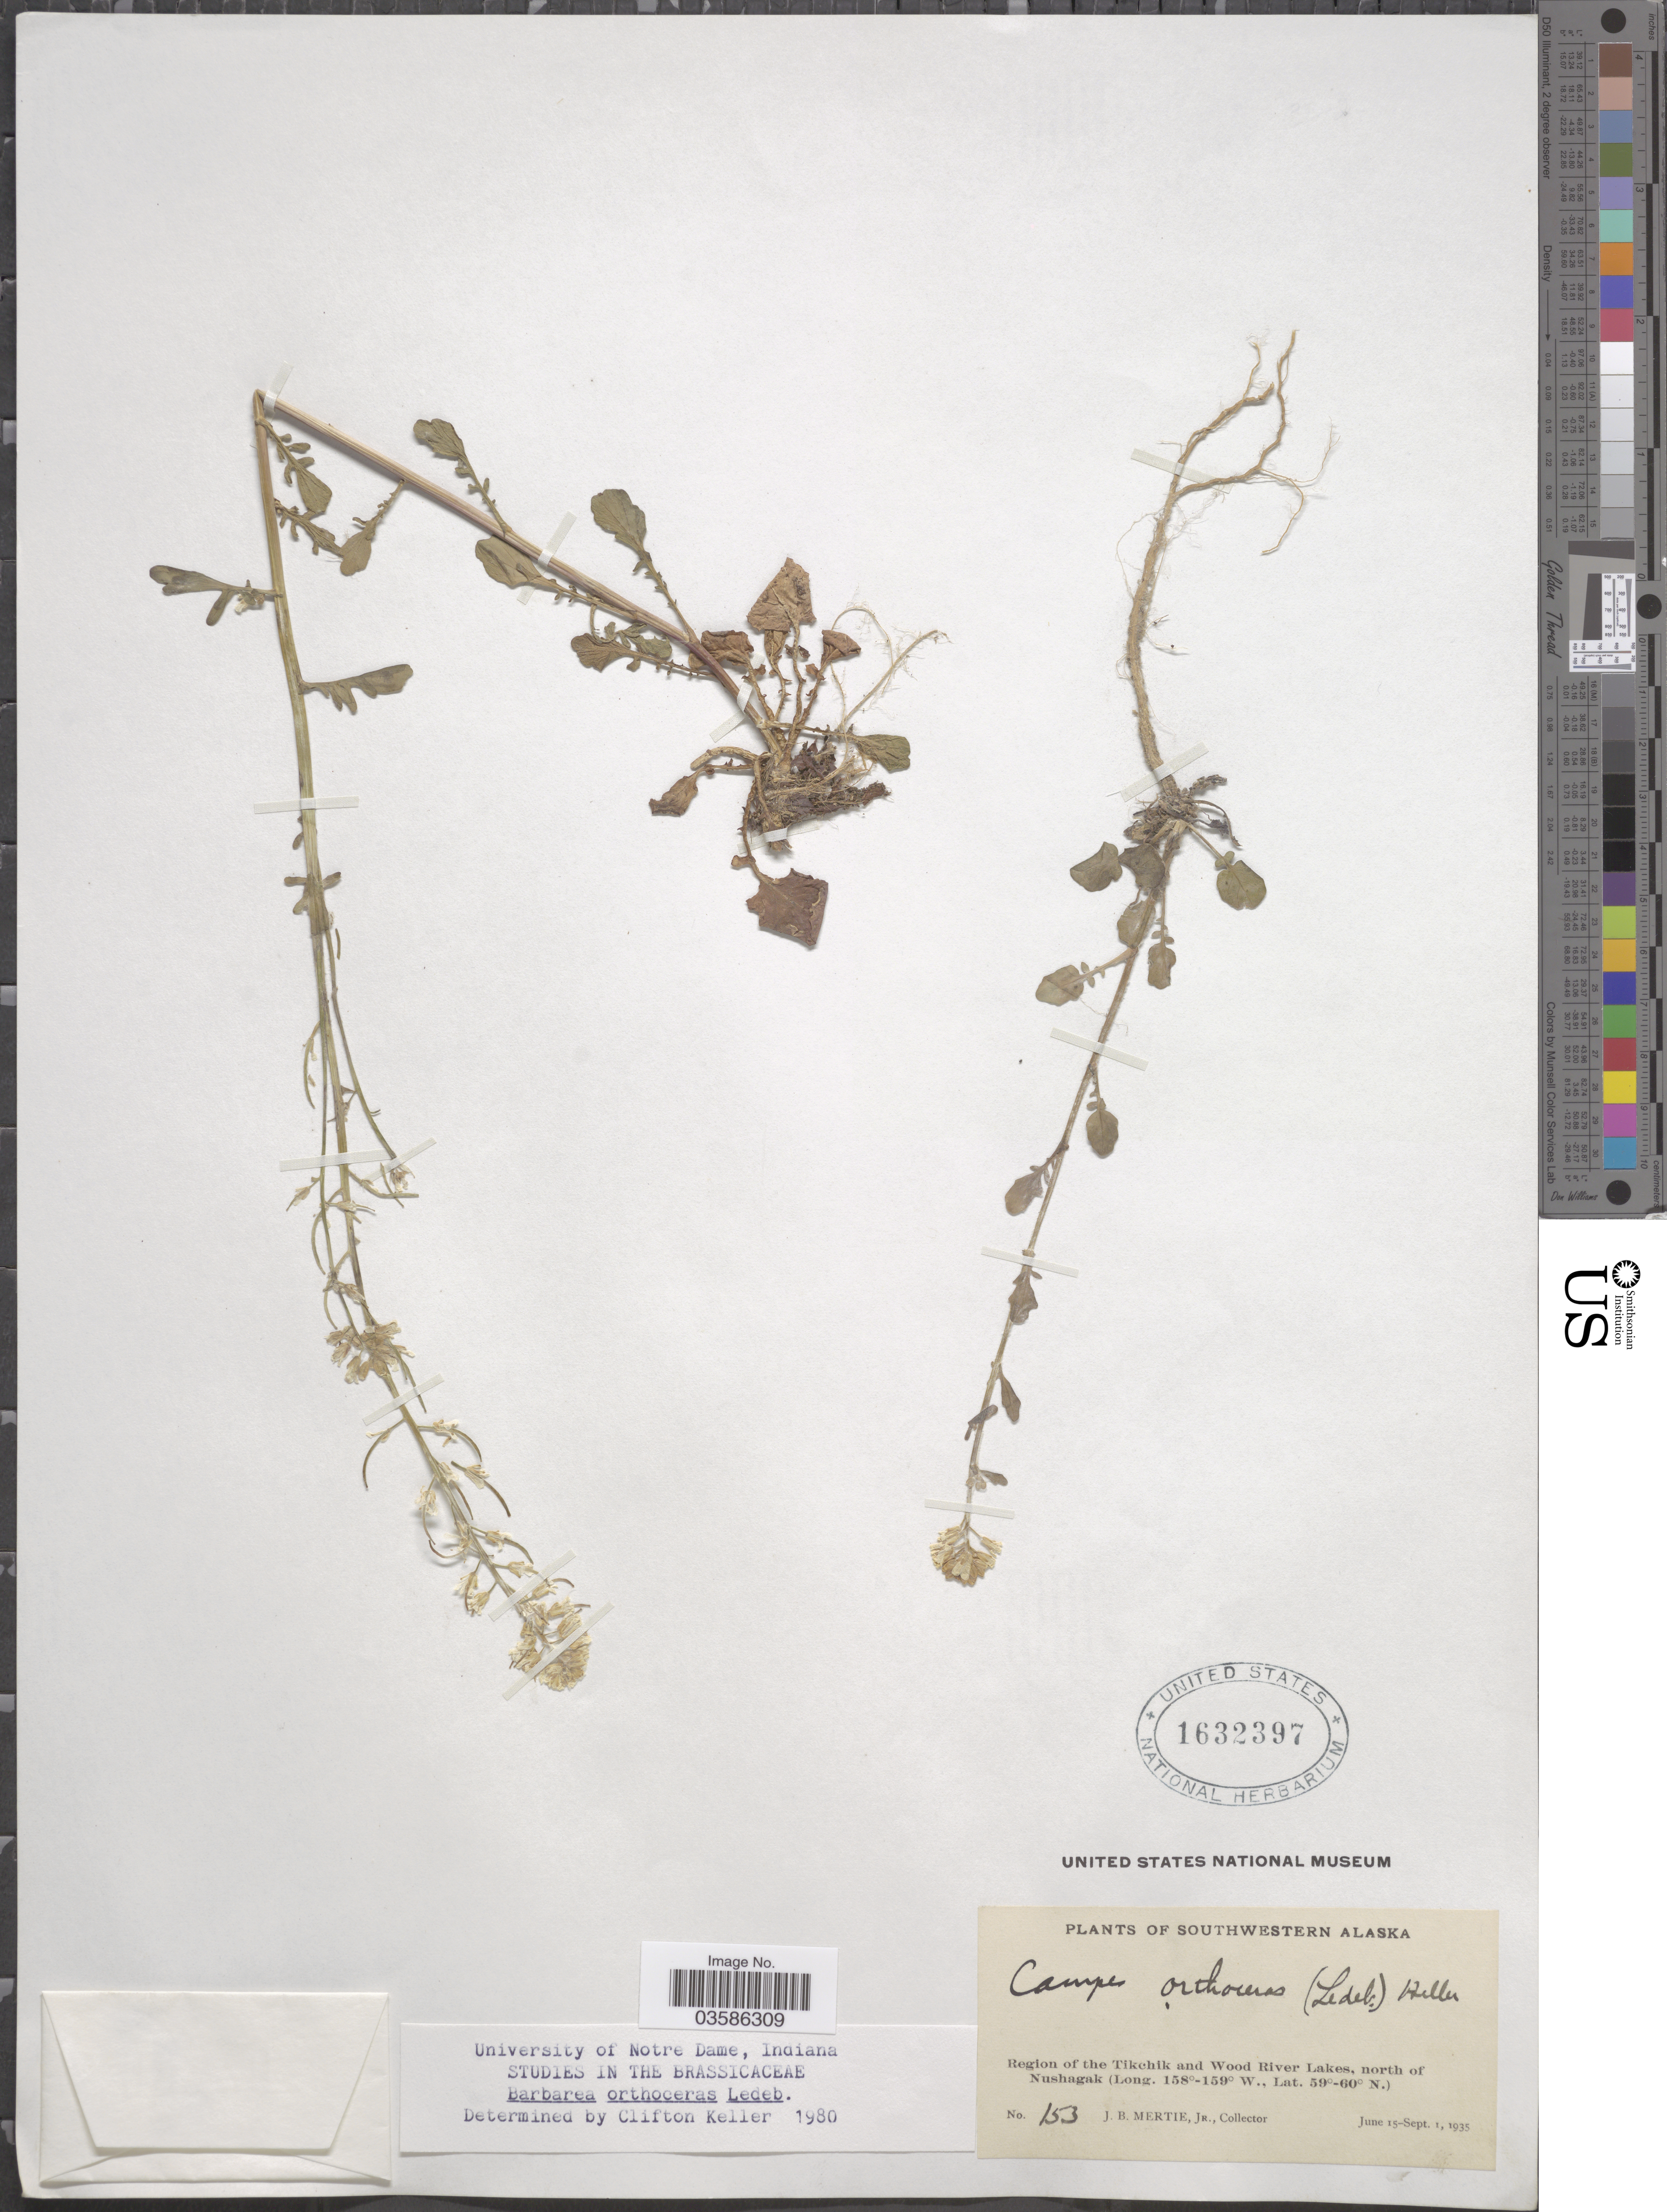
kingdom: Plantae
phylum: Tracheophyta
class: Magnoliopsida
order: Brassicales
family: Brassicaceae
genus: Barbarea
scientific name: Barbarea orthoceras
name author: Ledeb.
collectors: J. Mertie Jr.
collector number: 153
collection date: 1935-06-15/1935-09-01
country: United States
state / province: Alaska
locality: Southwestern Alaska. Region of the Tikchik and Wood River Lakes, north of Nushagak.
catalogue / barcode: US 1632397